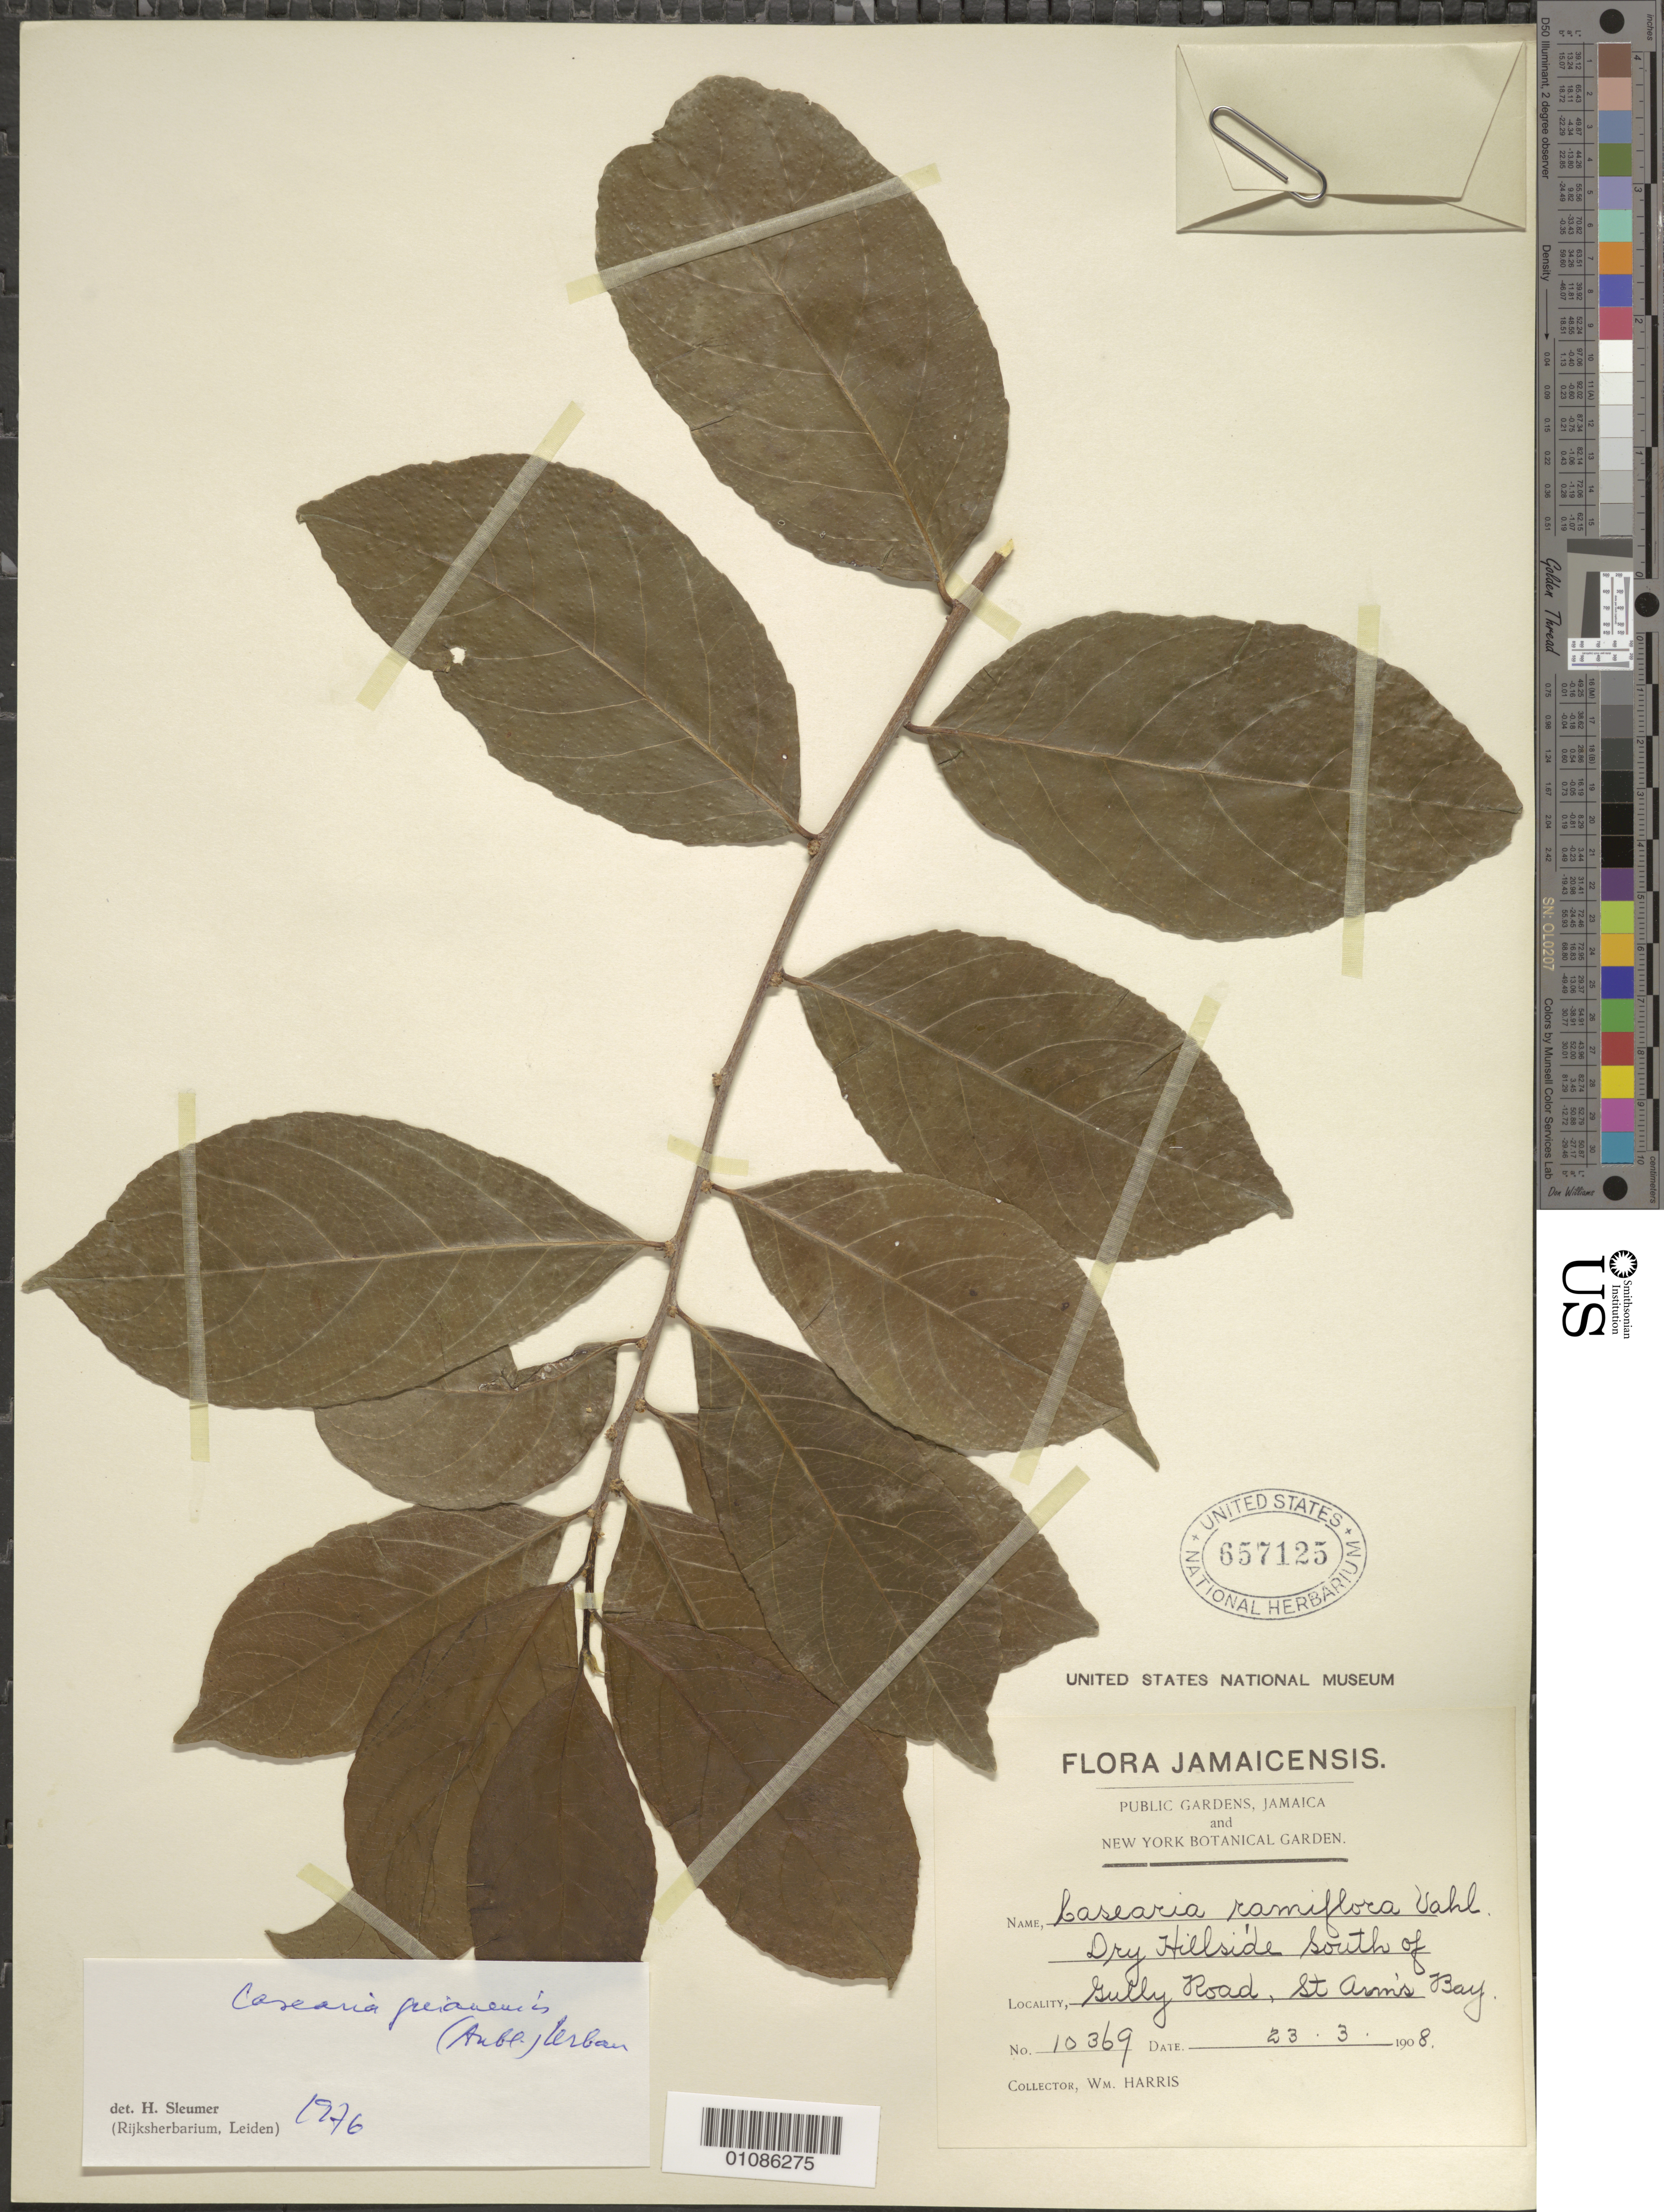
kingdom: Plantae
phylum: Tracheophyta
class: Magnoliopsida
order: Malpighiales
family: Salicaceae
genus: Casearia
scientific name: Casearia guianensis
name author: (Aubl.) Urb.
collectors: W. Harris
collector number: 10369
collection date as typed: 23 Mar 1908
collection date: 1908-03-23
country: Jamaica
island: Jamaica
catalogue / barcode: US 657125